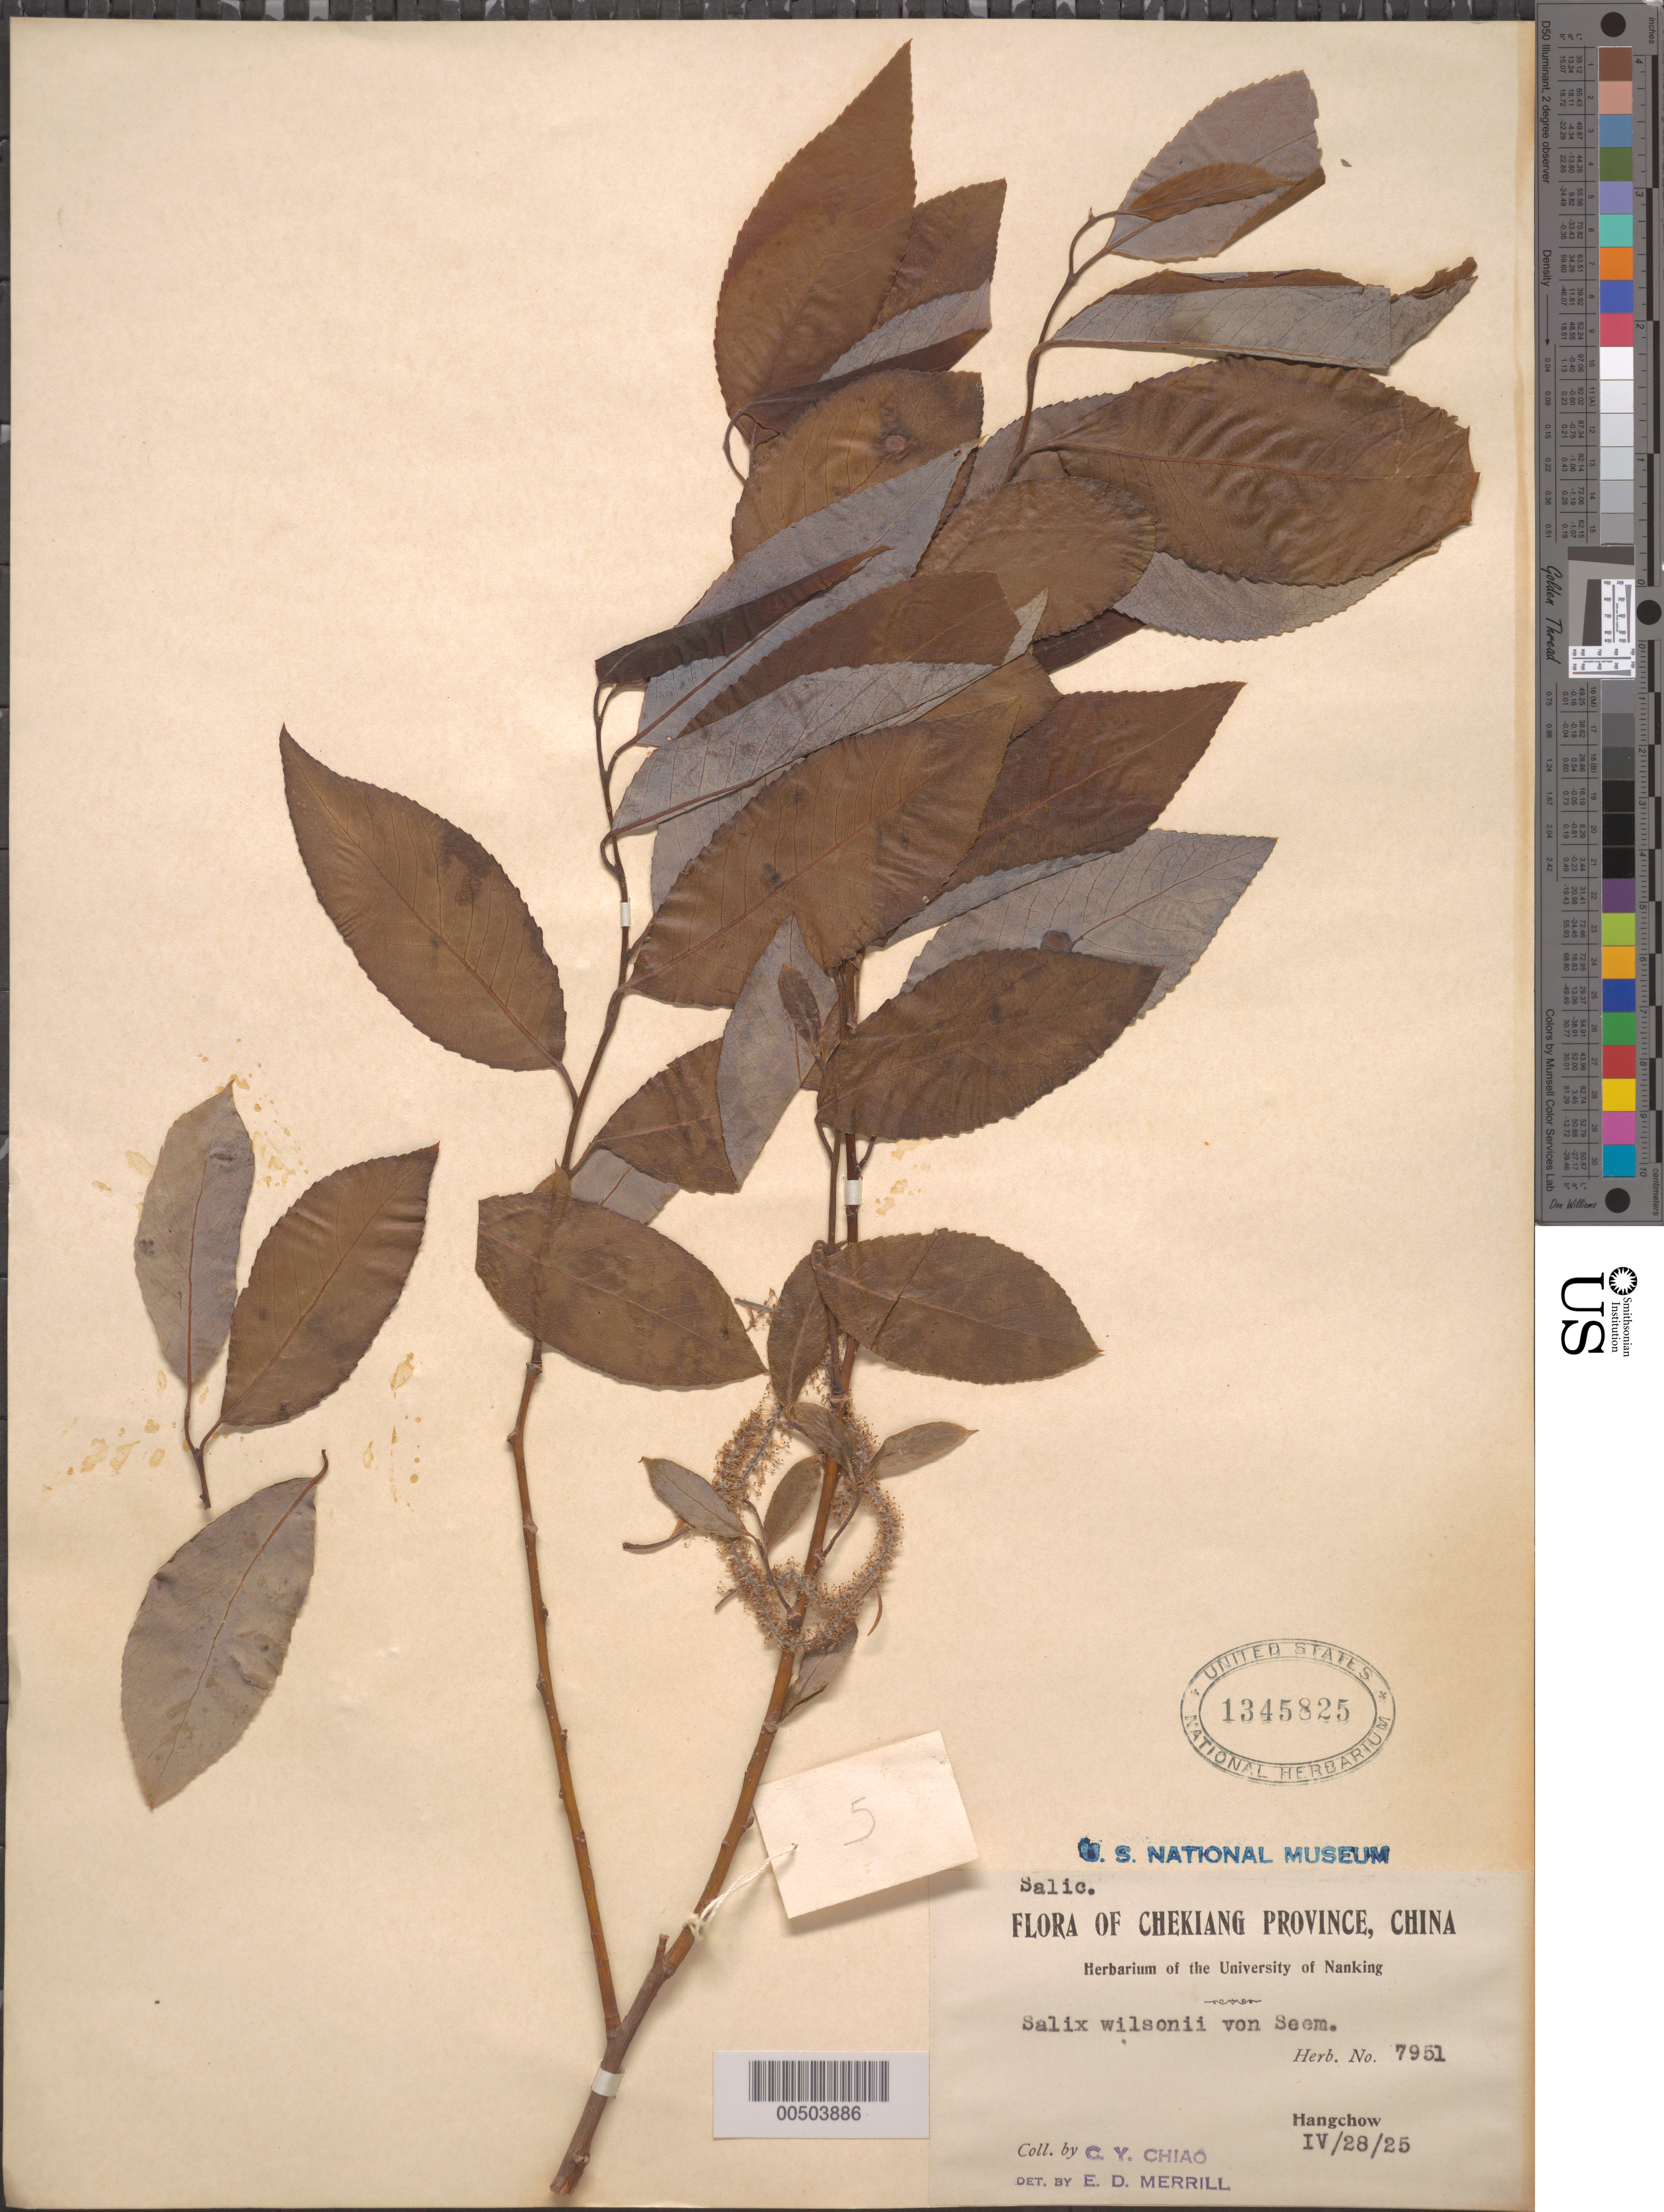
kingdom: Plantae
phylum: Tracheophyta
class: Magnoliopsida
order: Malpighiales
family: Salicaceae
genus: Salix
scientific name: Salix wilsonii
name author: Seemen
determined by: Merrill, Elmer D.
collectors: C. Y. Chiao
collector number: Herb. No. 7951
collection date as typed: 28 Apr 1925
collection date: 1925-04-28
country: China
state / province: Zhejiang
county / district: Hangchow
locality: (Hangchow Dist. = Hangzhou Shi)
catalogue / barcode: US 1345825